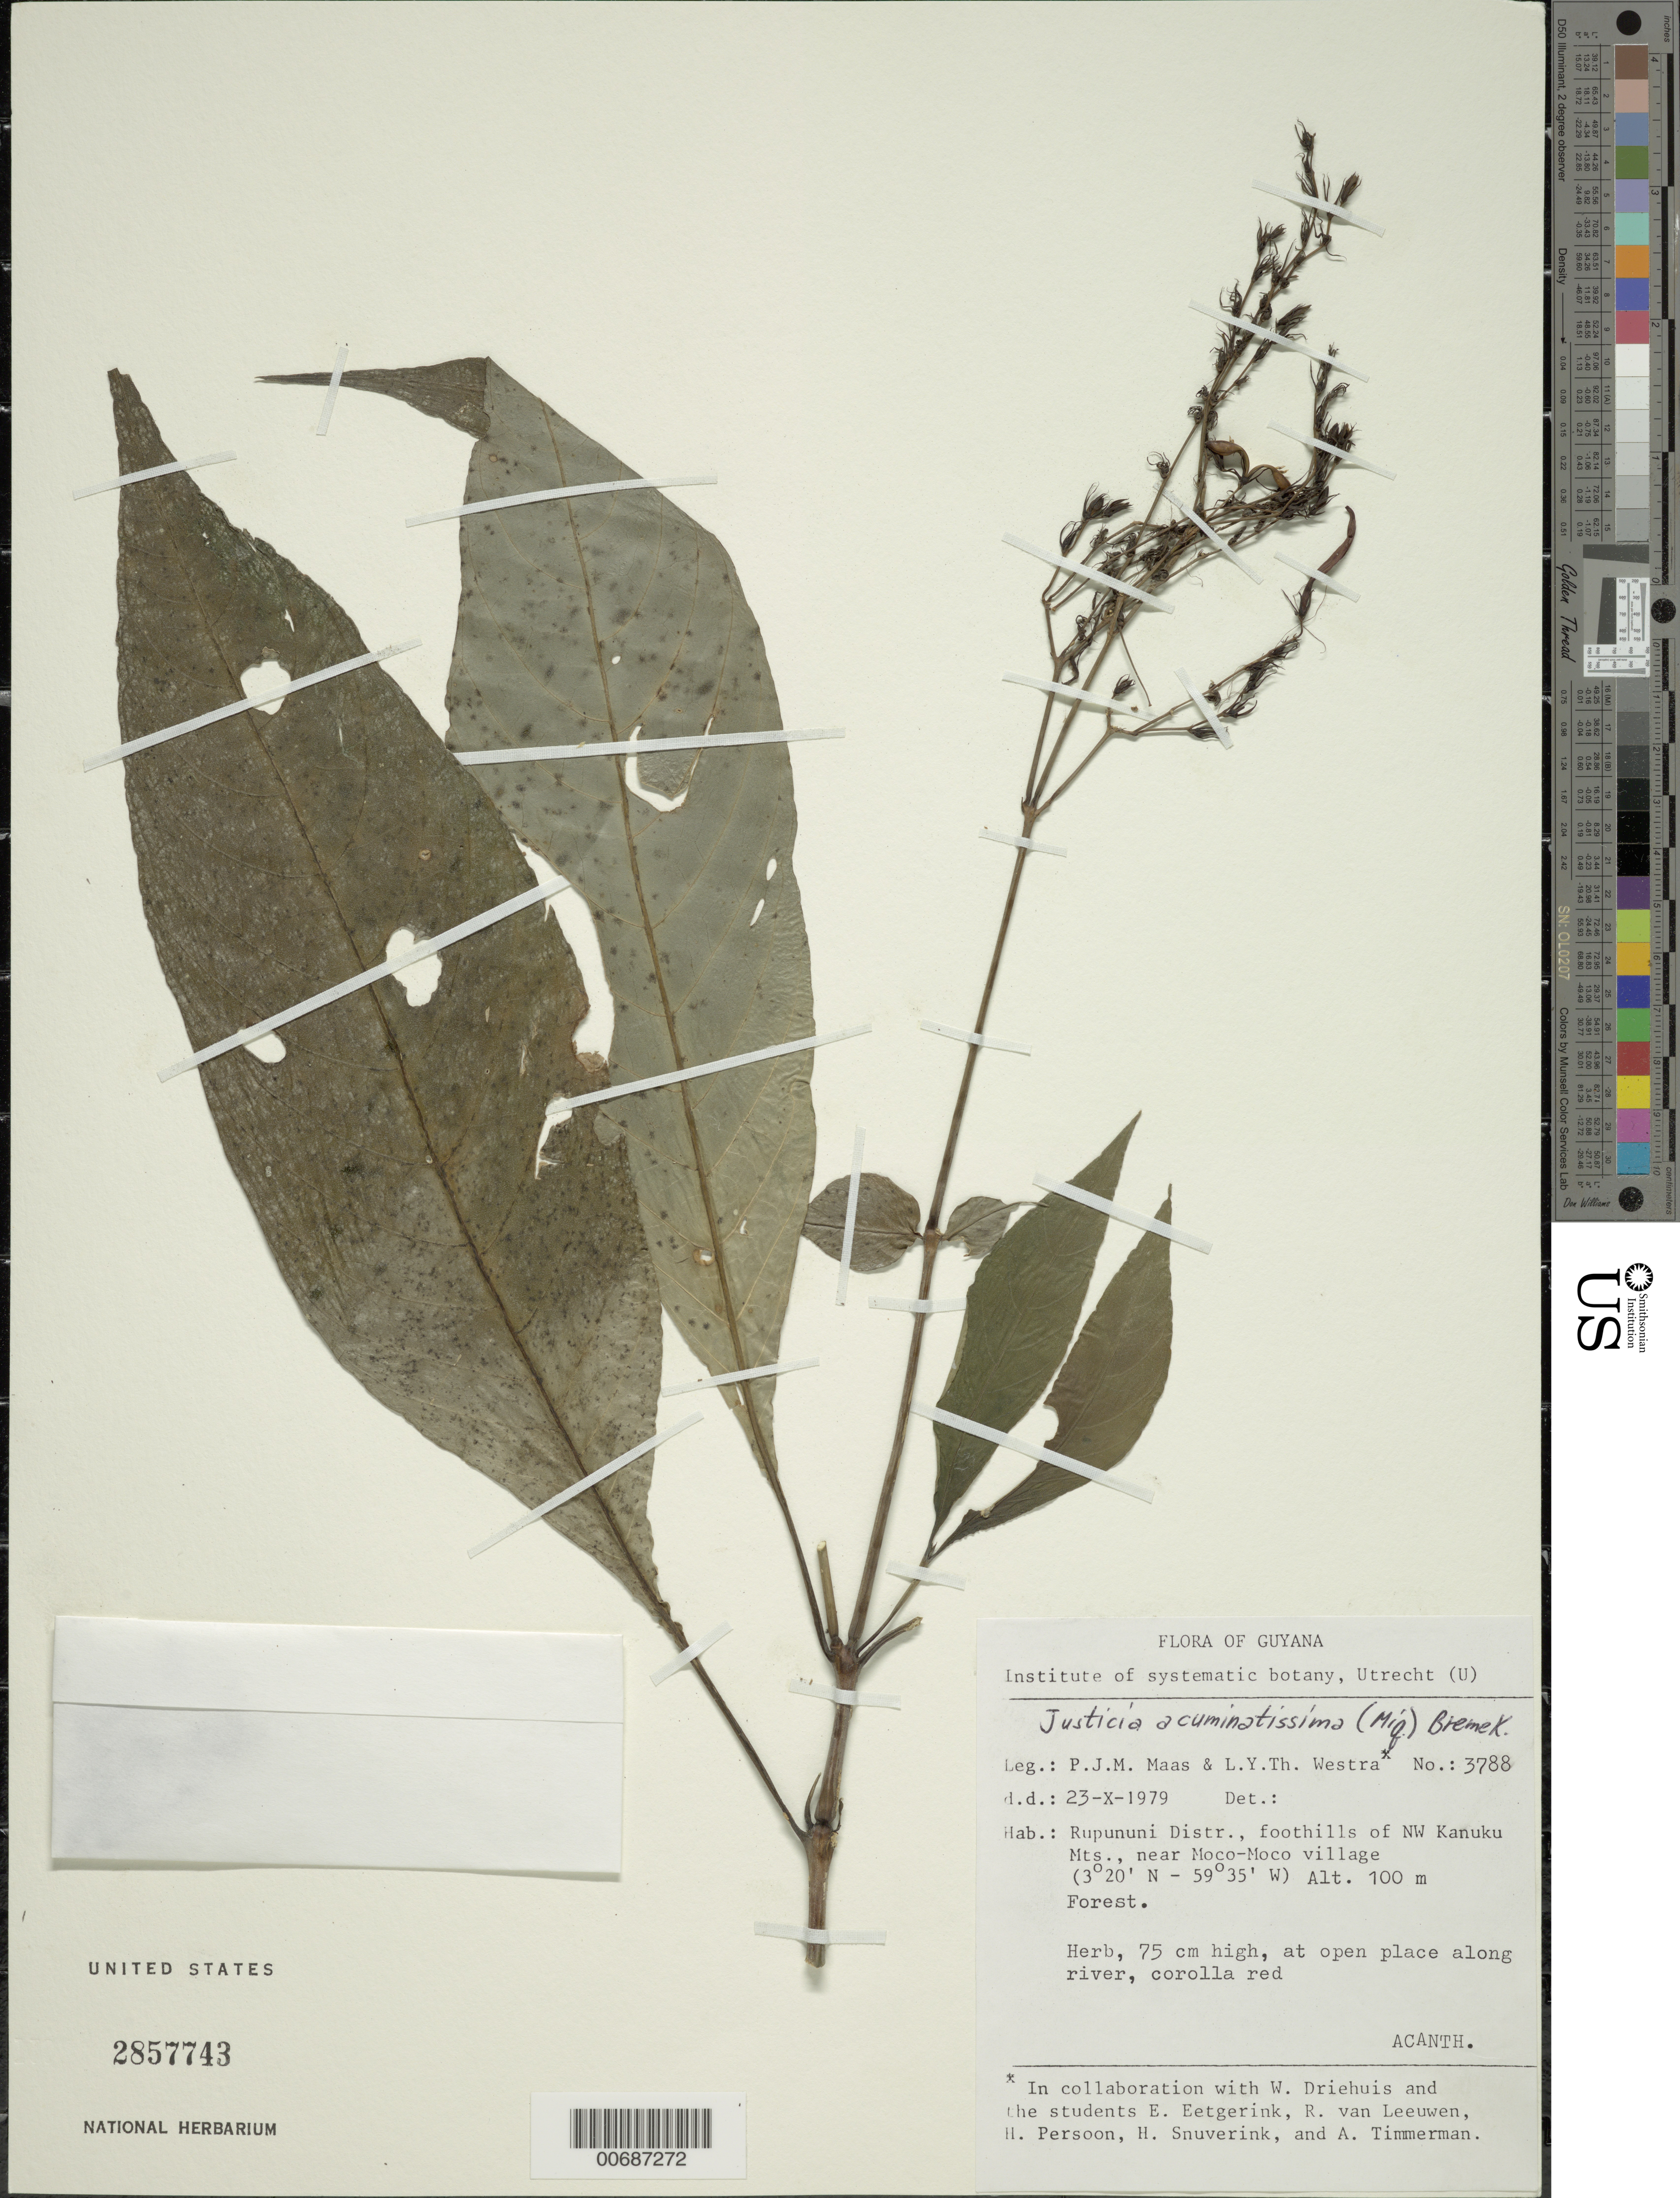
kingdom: Plantae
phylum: Tracheophyta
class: Magnoliopsida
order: Lamiales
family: Acanthaceae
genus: Justicia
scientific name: Justicia acuminatissima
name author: (Miq.) Bremek.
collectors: P. Maas, L. Y. T. Westra, W. Driehuis, E. Eetgerink, R. van Leeuwen, H. Persoon, J. H. Snuverink & A. Timmerman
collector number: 3788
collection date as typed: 22-Oct-79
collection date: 1979-10-22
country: Guyana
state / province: U. Takutu-U. Essequibo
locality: Kanuku Mts. foothill, near Moco-Moco village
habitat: Forest at open place along river.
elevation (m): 100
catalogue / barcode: US 2857743